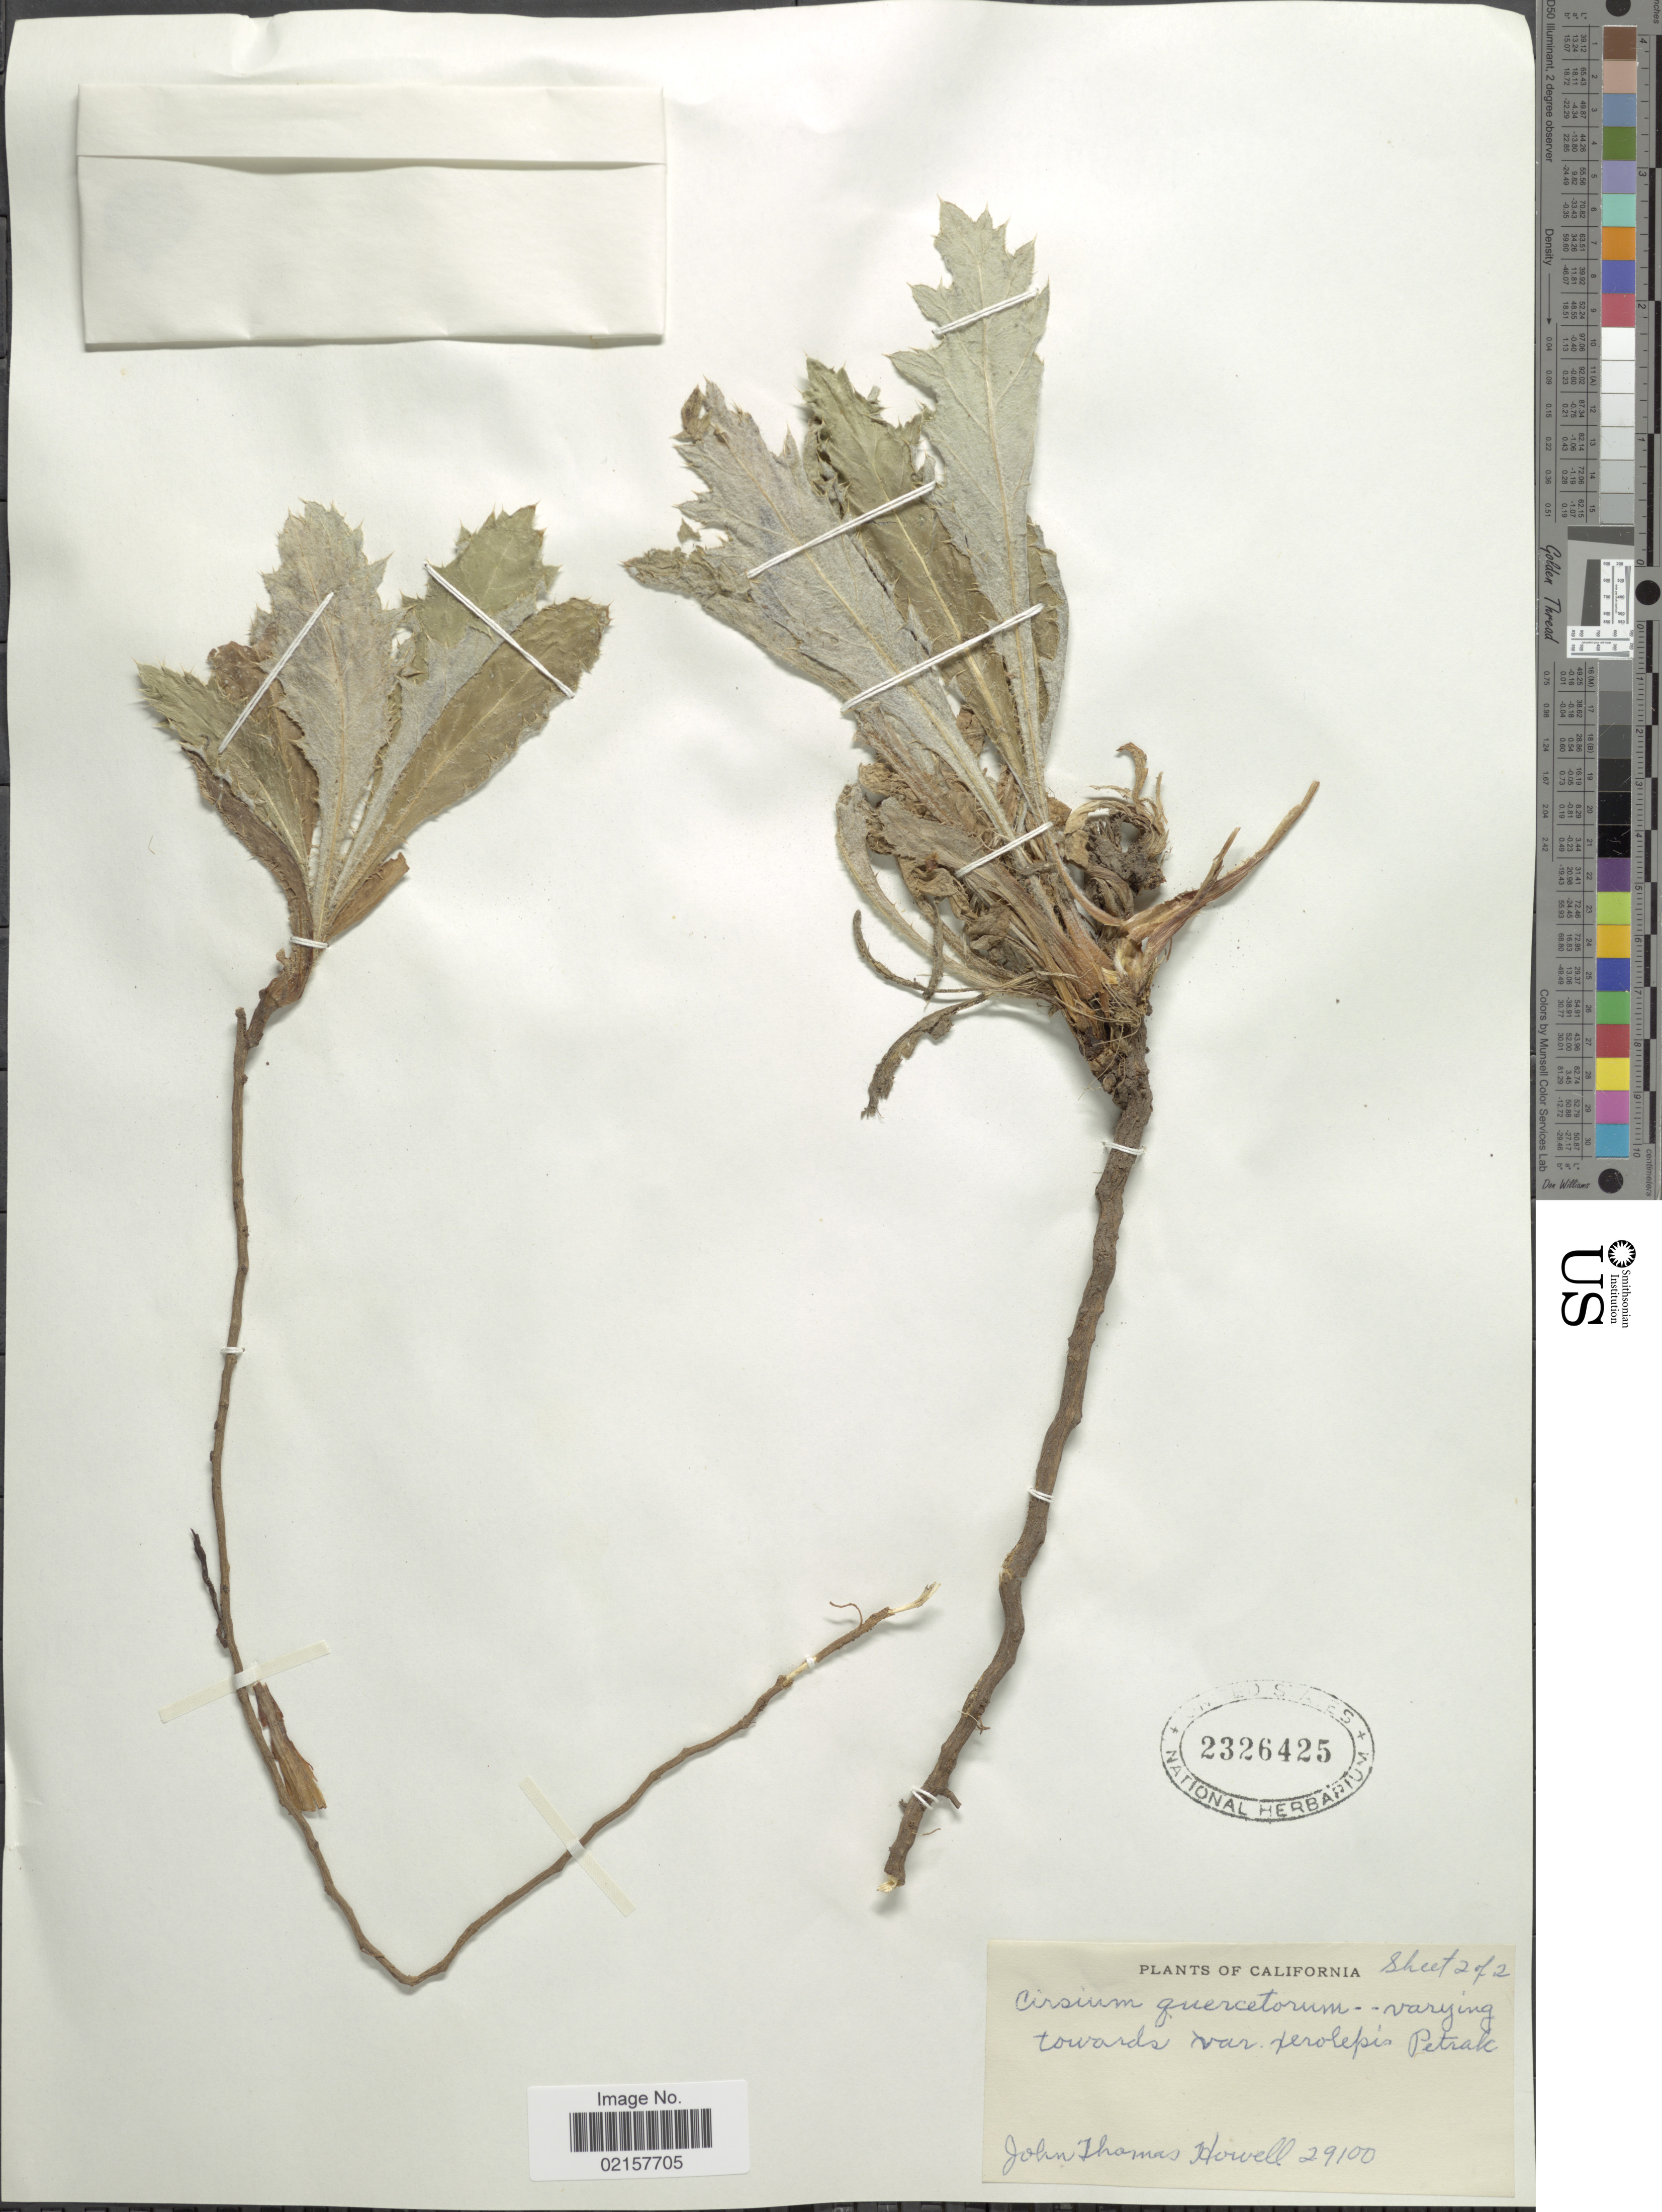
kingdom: Plantae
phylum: Tracheophyta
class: Magnoliopsida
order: Asterales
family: Asteraceae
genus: Cirsium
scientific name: Cirsium quercetorum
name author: (A. Gray) Jeps.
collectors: J. T. Howell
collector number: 29100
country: United States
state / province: California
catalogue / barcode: US 2326425